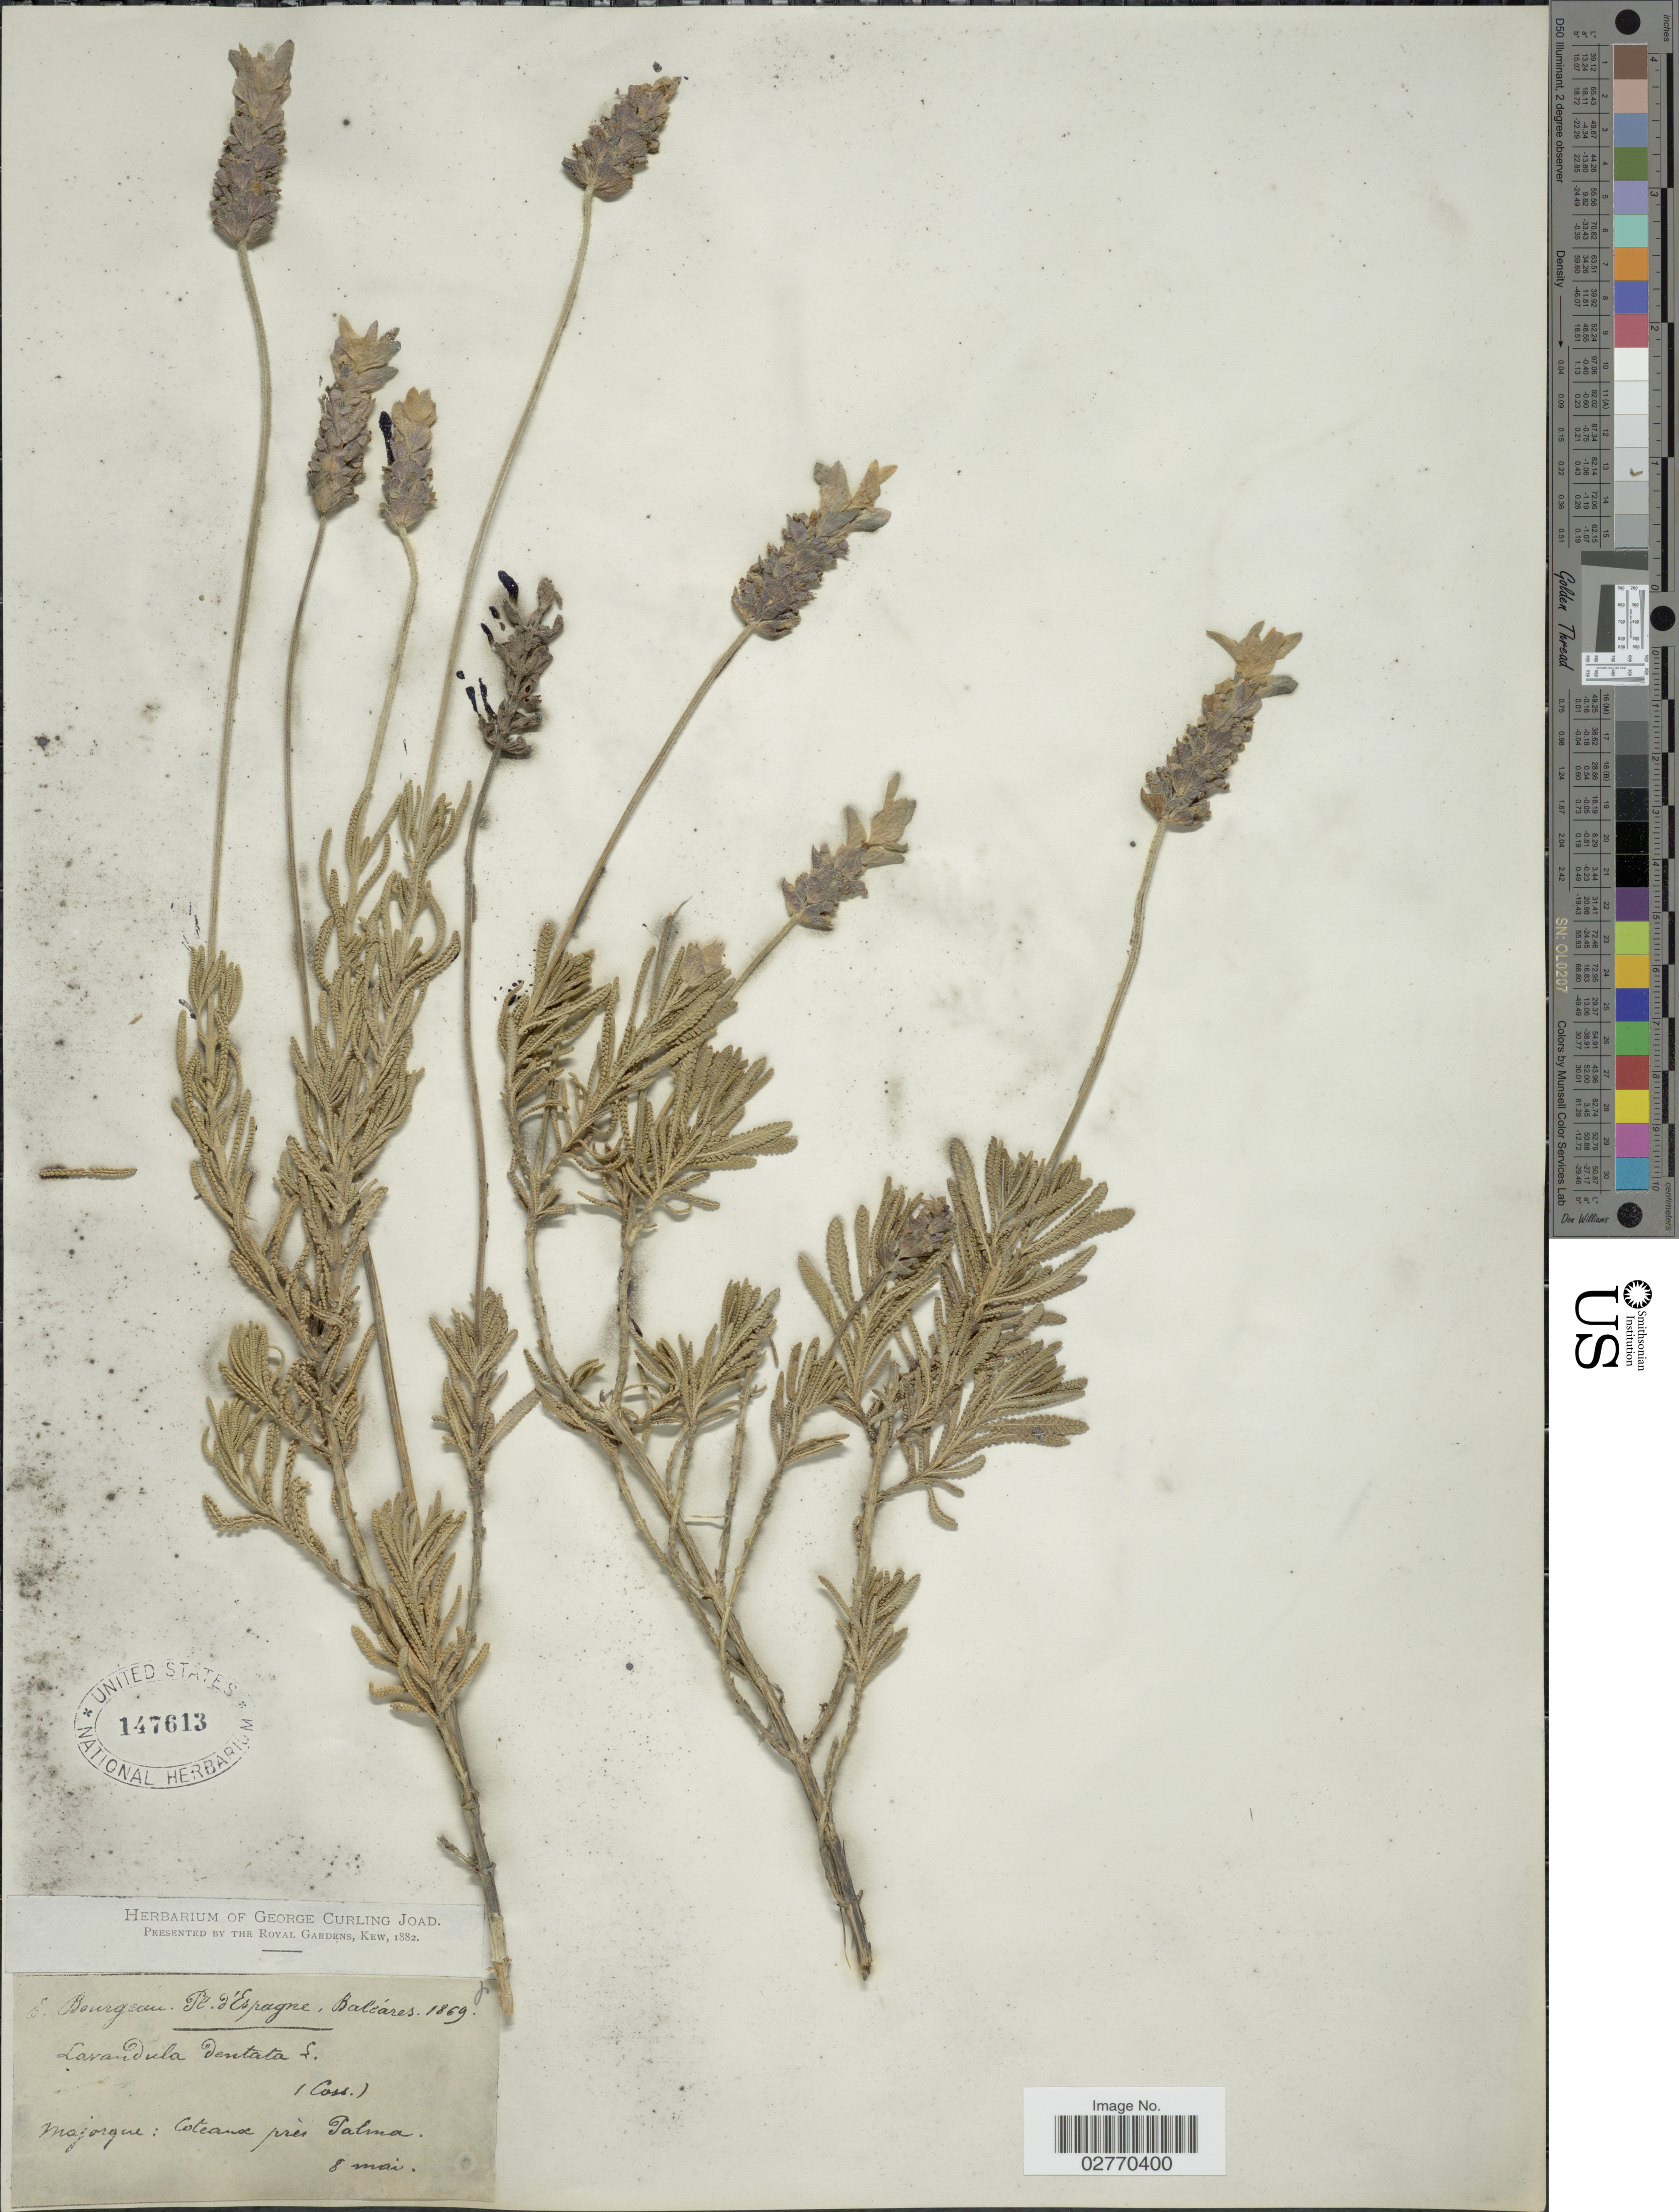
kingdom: Plantae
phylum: Tracheophyta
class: Magnoliopsida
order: Lamiales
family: Lamiaceae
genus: Lavandula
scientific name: Lavandula dentata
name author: L.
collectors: E. Bourgeau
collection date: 1869-05-08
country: Spain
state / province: Islas Baleares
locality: Majorque: Coteaux près Palma.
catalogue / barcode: US 147613